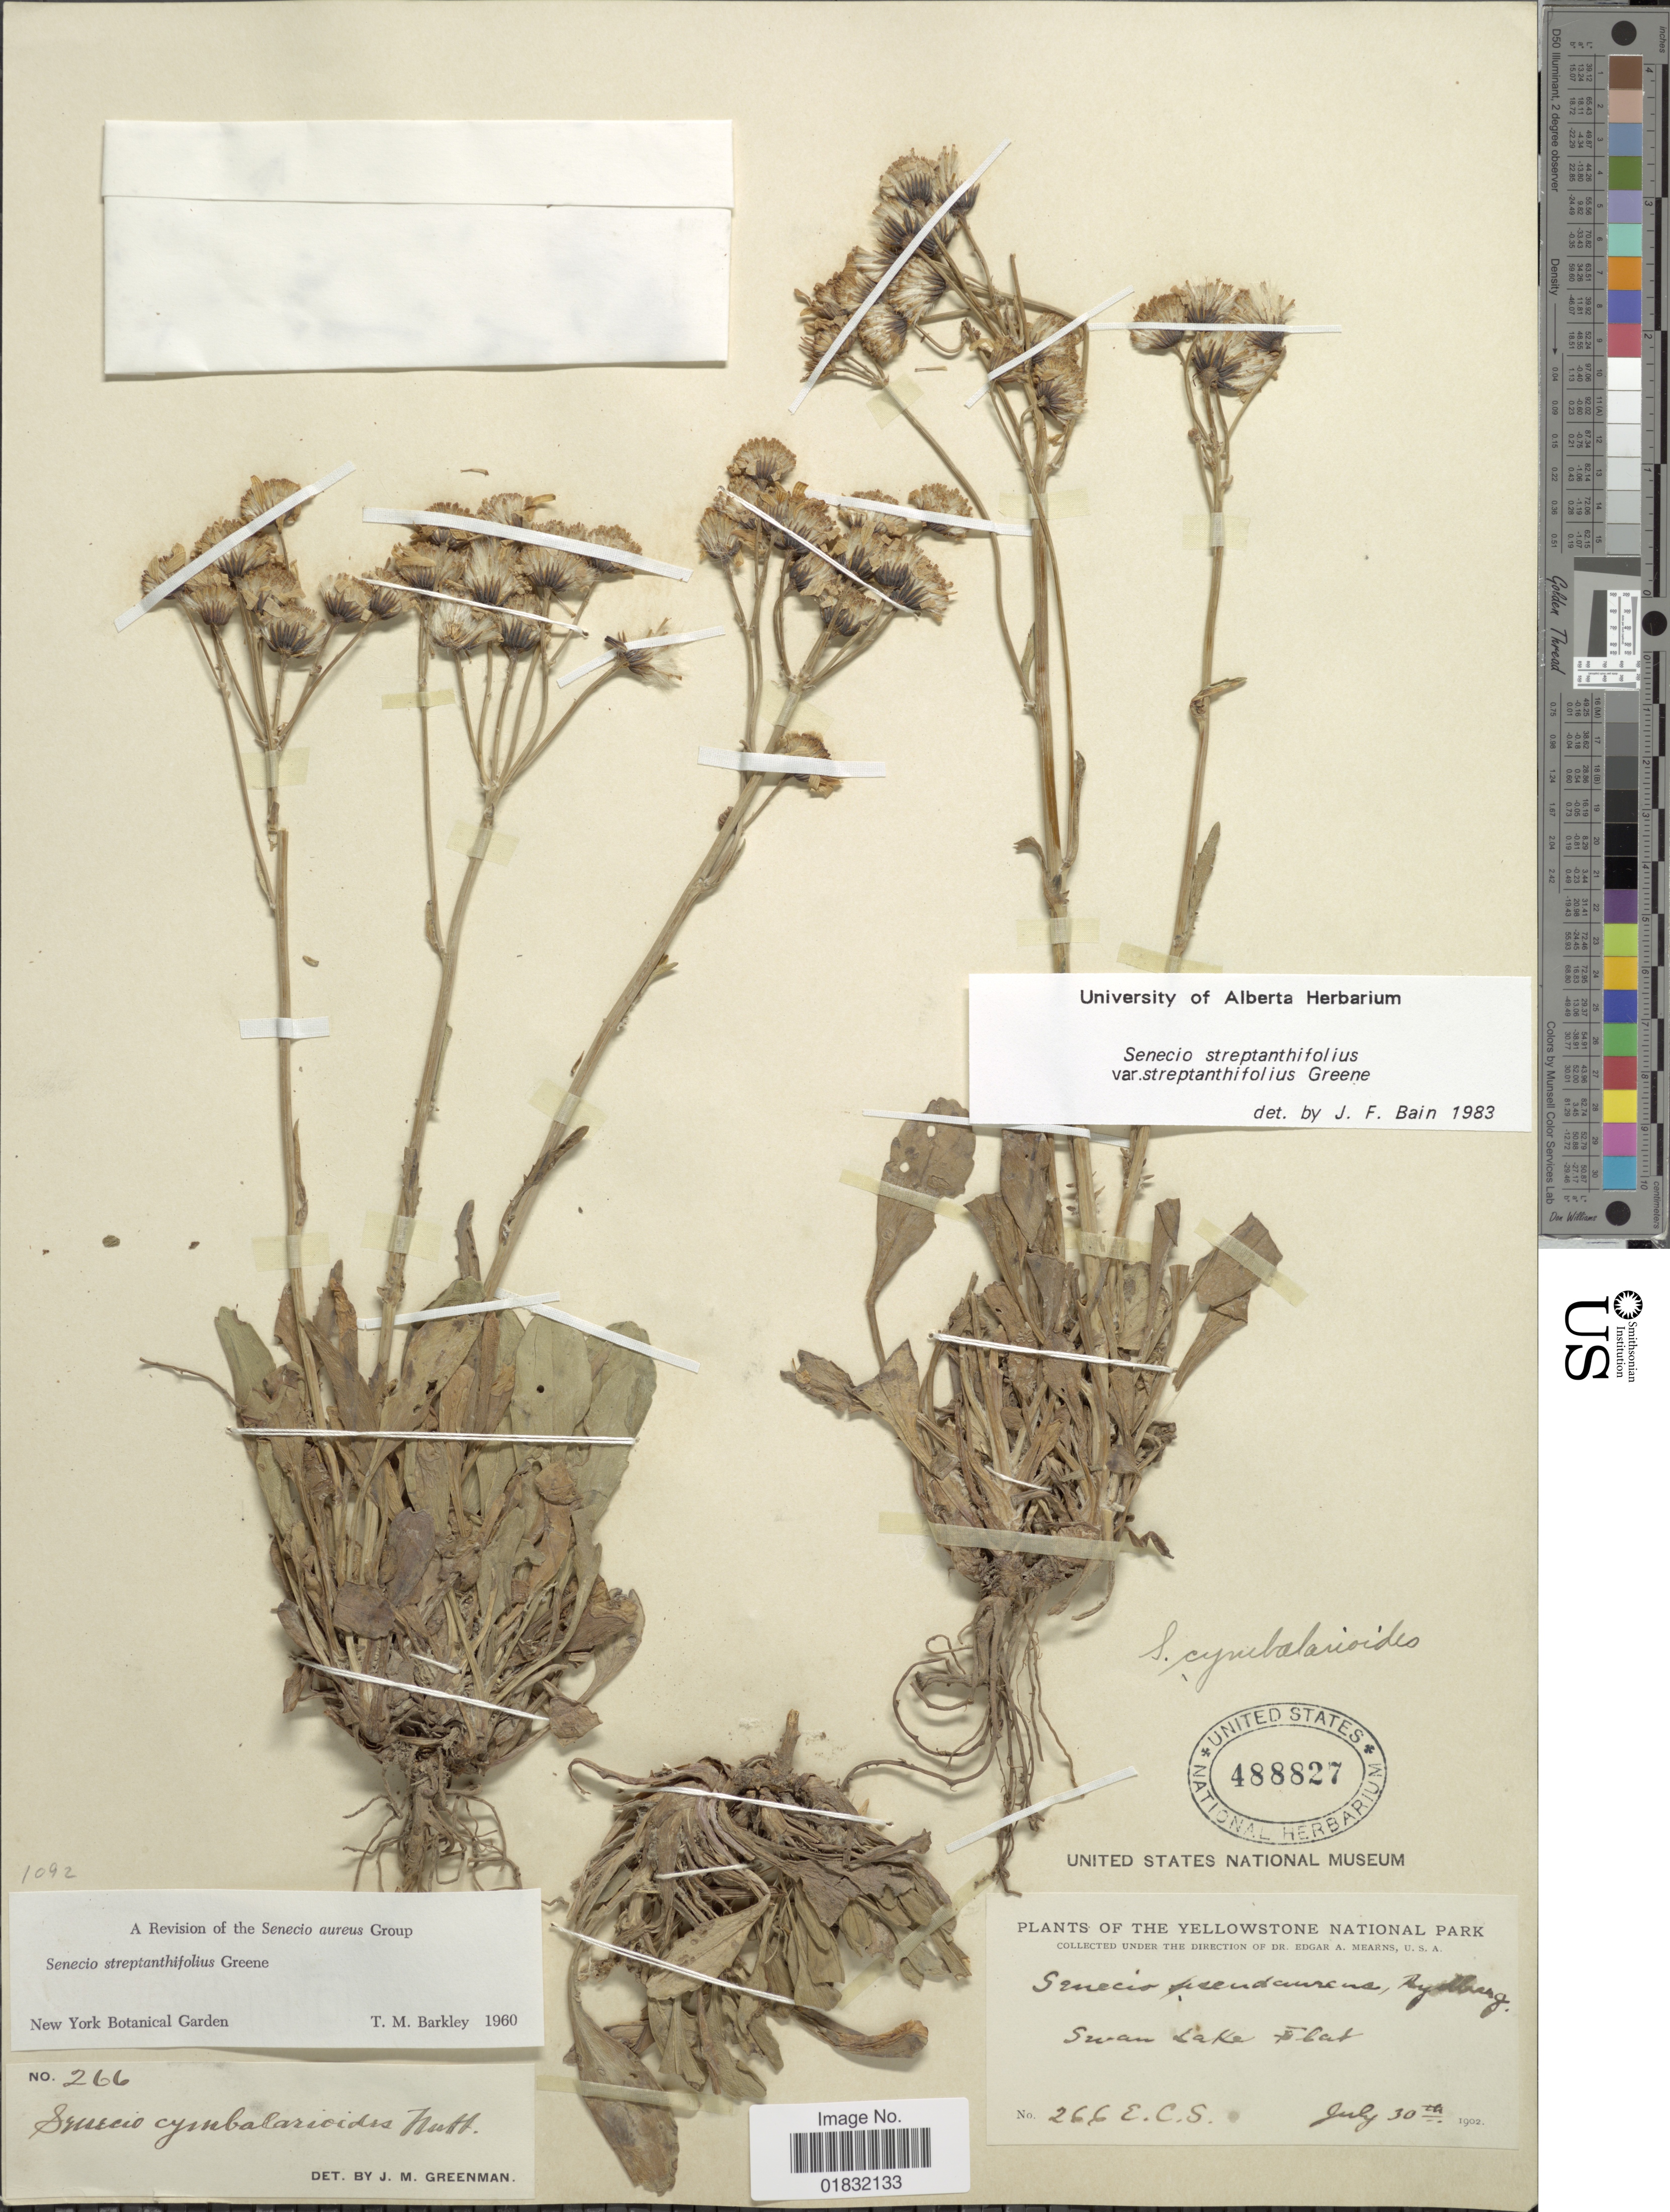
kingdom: Plantae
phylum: Tracheophyta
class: Magnoliopsida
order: Asterales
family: Asteraceae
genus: Packera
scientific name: Packera streptanthifolia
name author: (Greene) W.A. Weber & Á. Löve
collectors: E. C. Smith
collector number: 266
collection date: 1902-07-30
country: United States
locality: The Yellowstone National Park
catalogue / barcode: US 488827